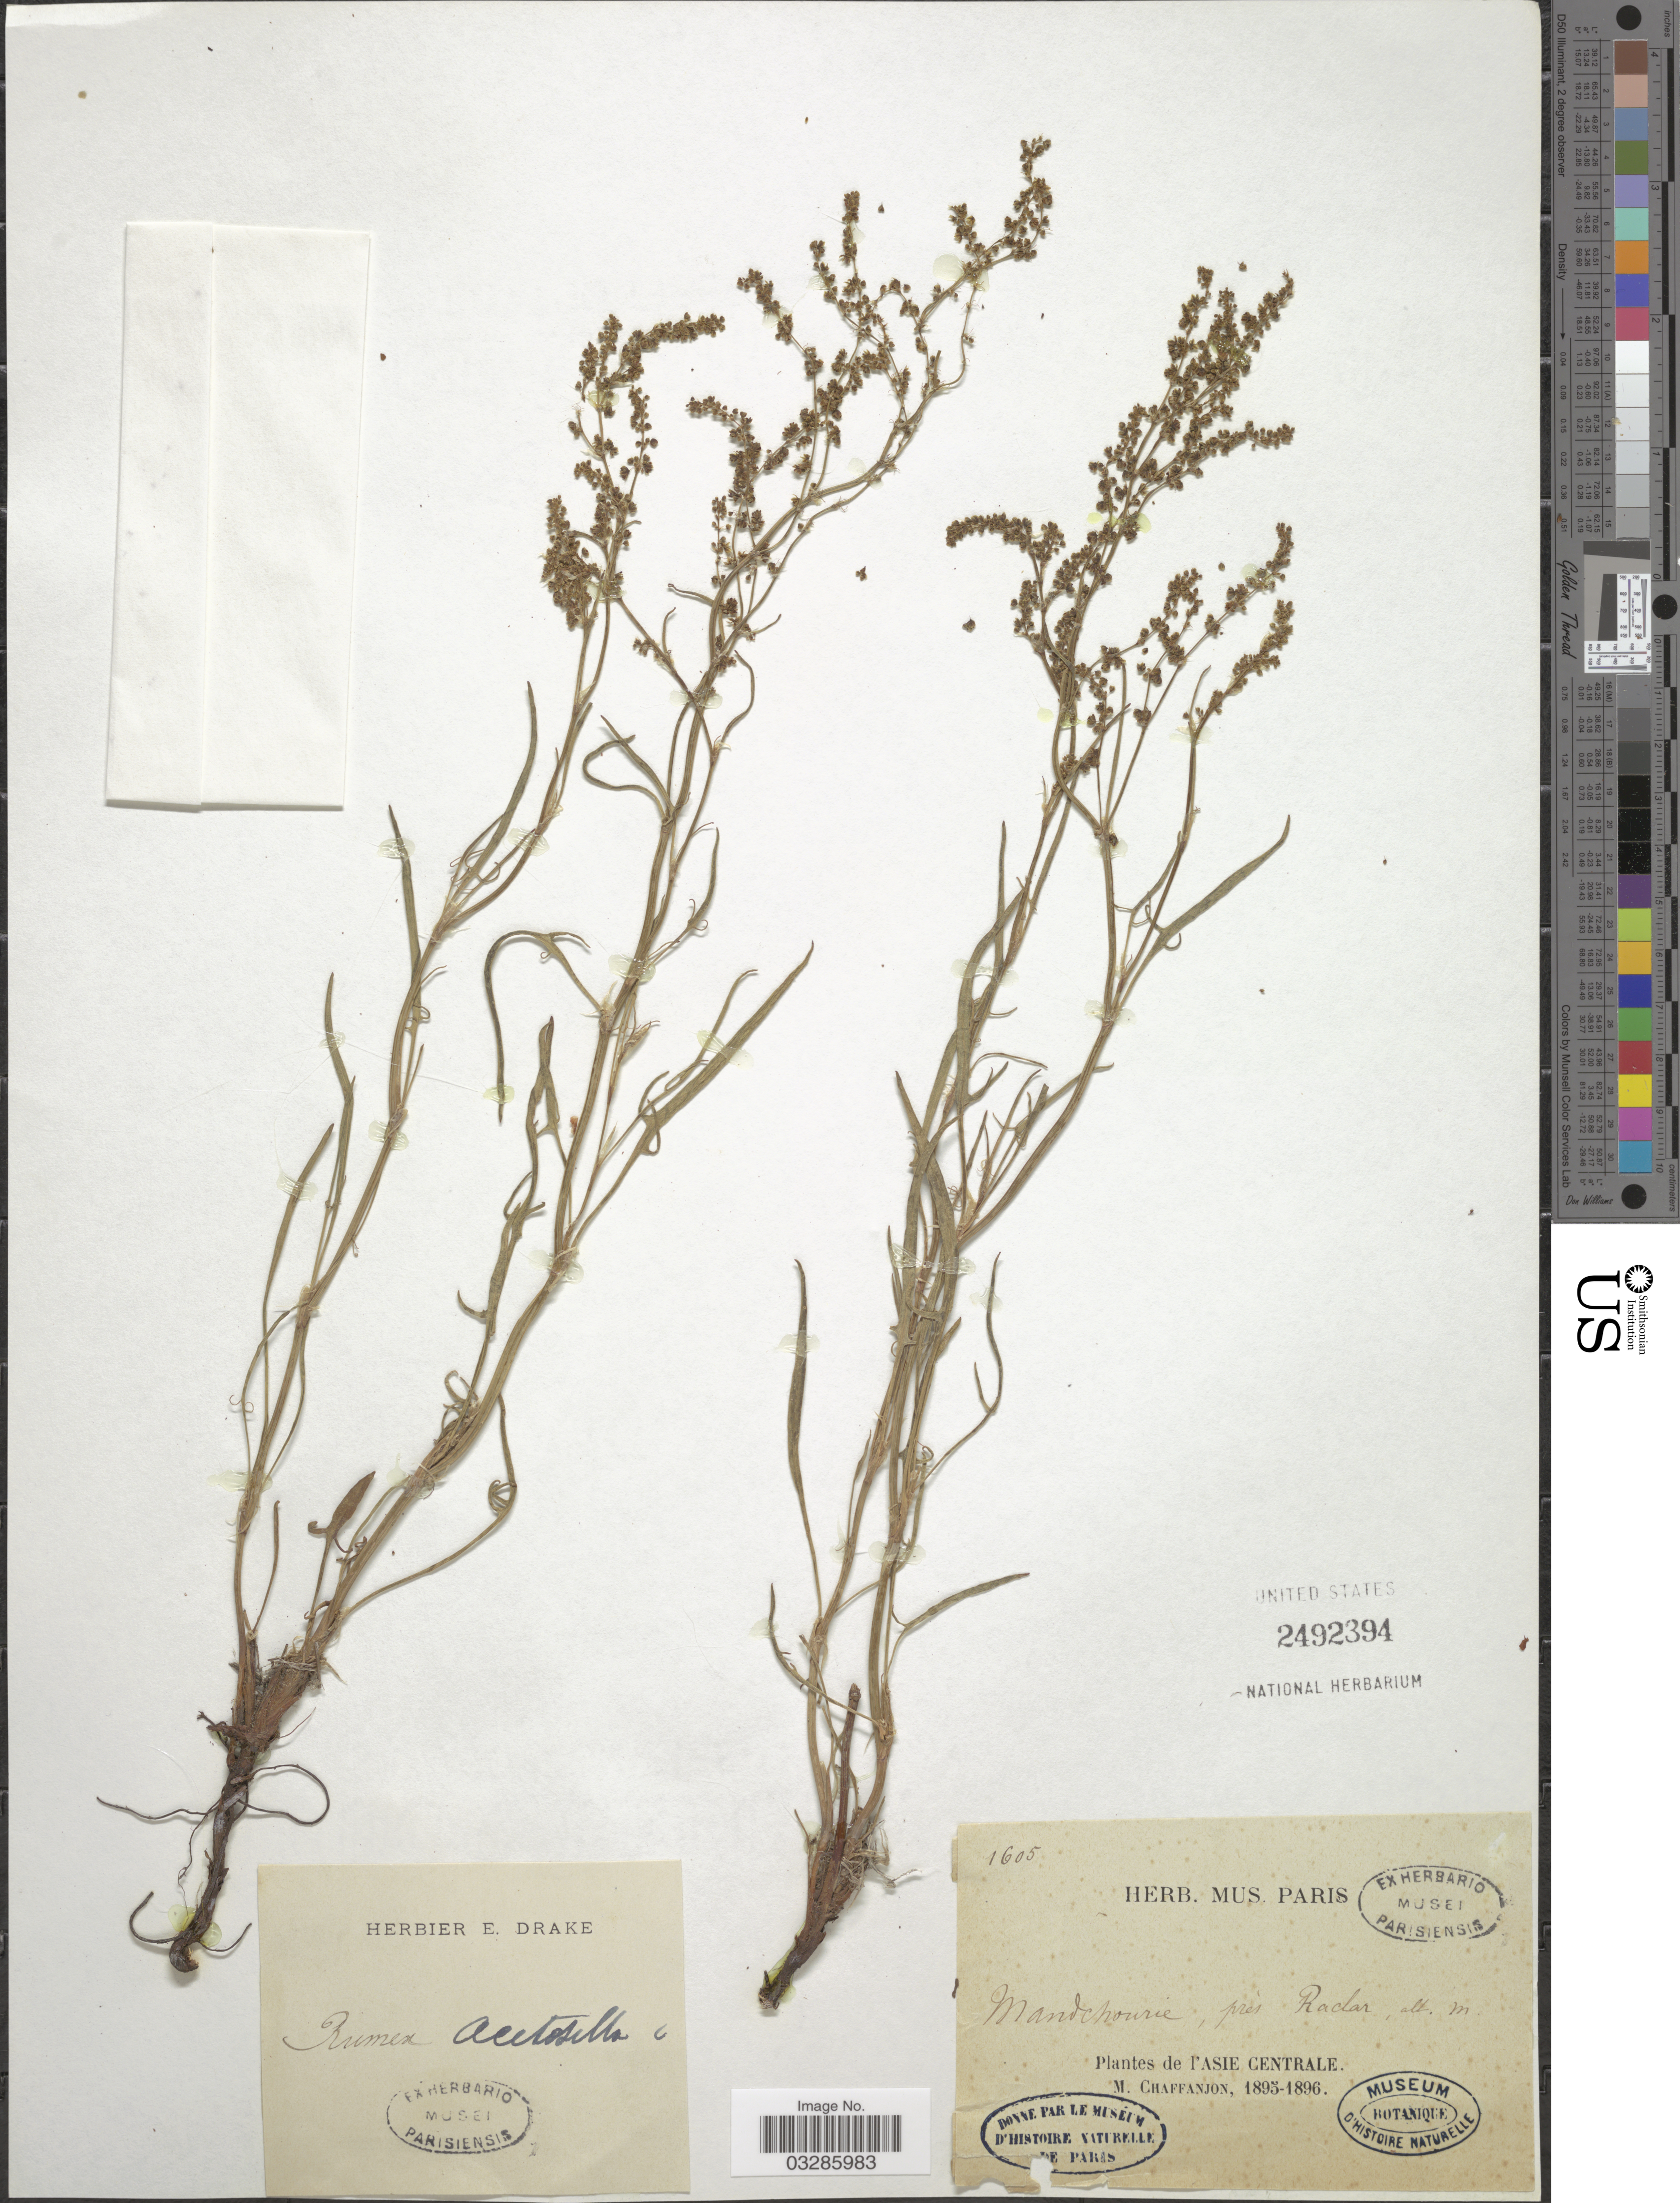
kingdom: Plantae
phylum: Tracheophyta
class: Magnoliopsida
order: Caryophyllales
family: Polygonaceae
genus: Rumex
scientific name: Rumex acetosella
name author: L.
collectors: M. Chaffanjon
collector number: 1605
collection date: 1895/1896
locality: L'Asie Centrale.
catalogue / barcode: US 2492394